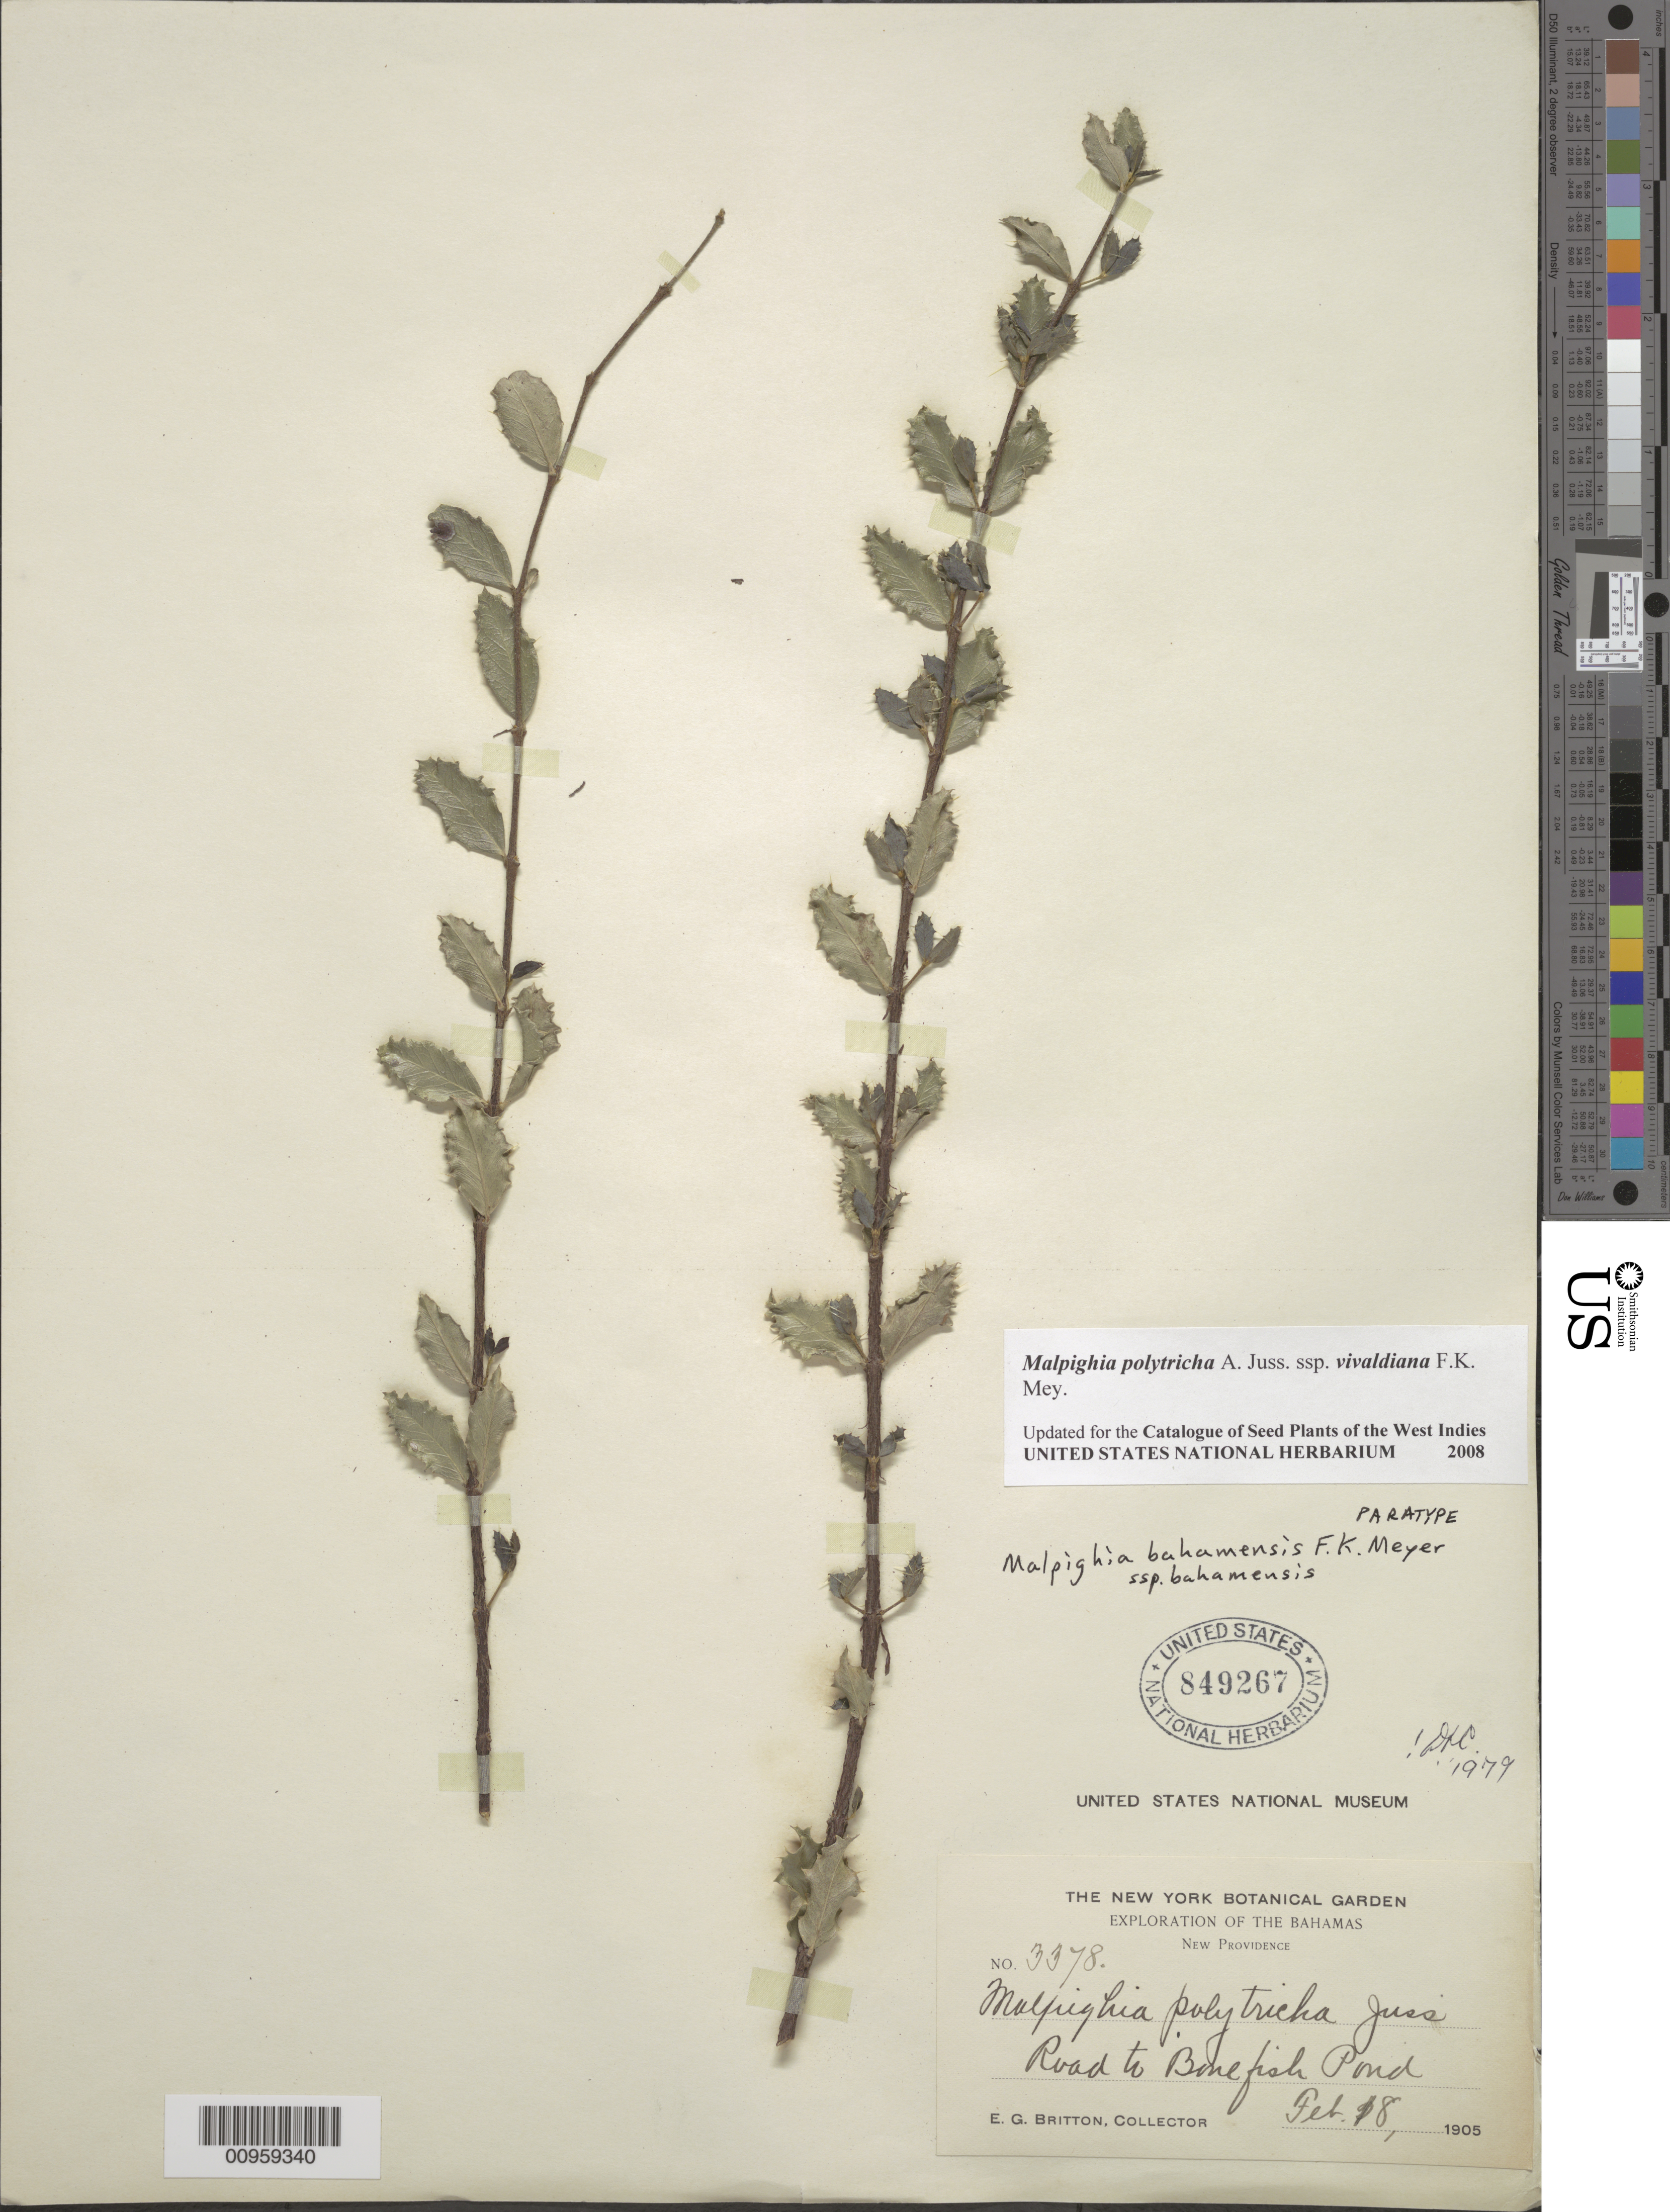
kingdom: Plantae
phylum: Tracheophyta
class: Magnoliopsida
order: Malpighiales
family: Malpighiaceae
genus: Malpighia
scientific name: Malpighia polytricha subsp. vivaldiana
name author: F.K. Mey.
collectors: N. Britton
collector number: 3378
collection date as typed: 18 Feb 1905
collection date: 1905-02-18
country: Bahamas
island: New Providence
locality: Road to Bonefish Pond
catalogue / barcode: US 849267